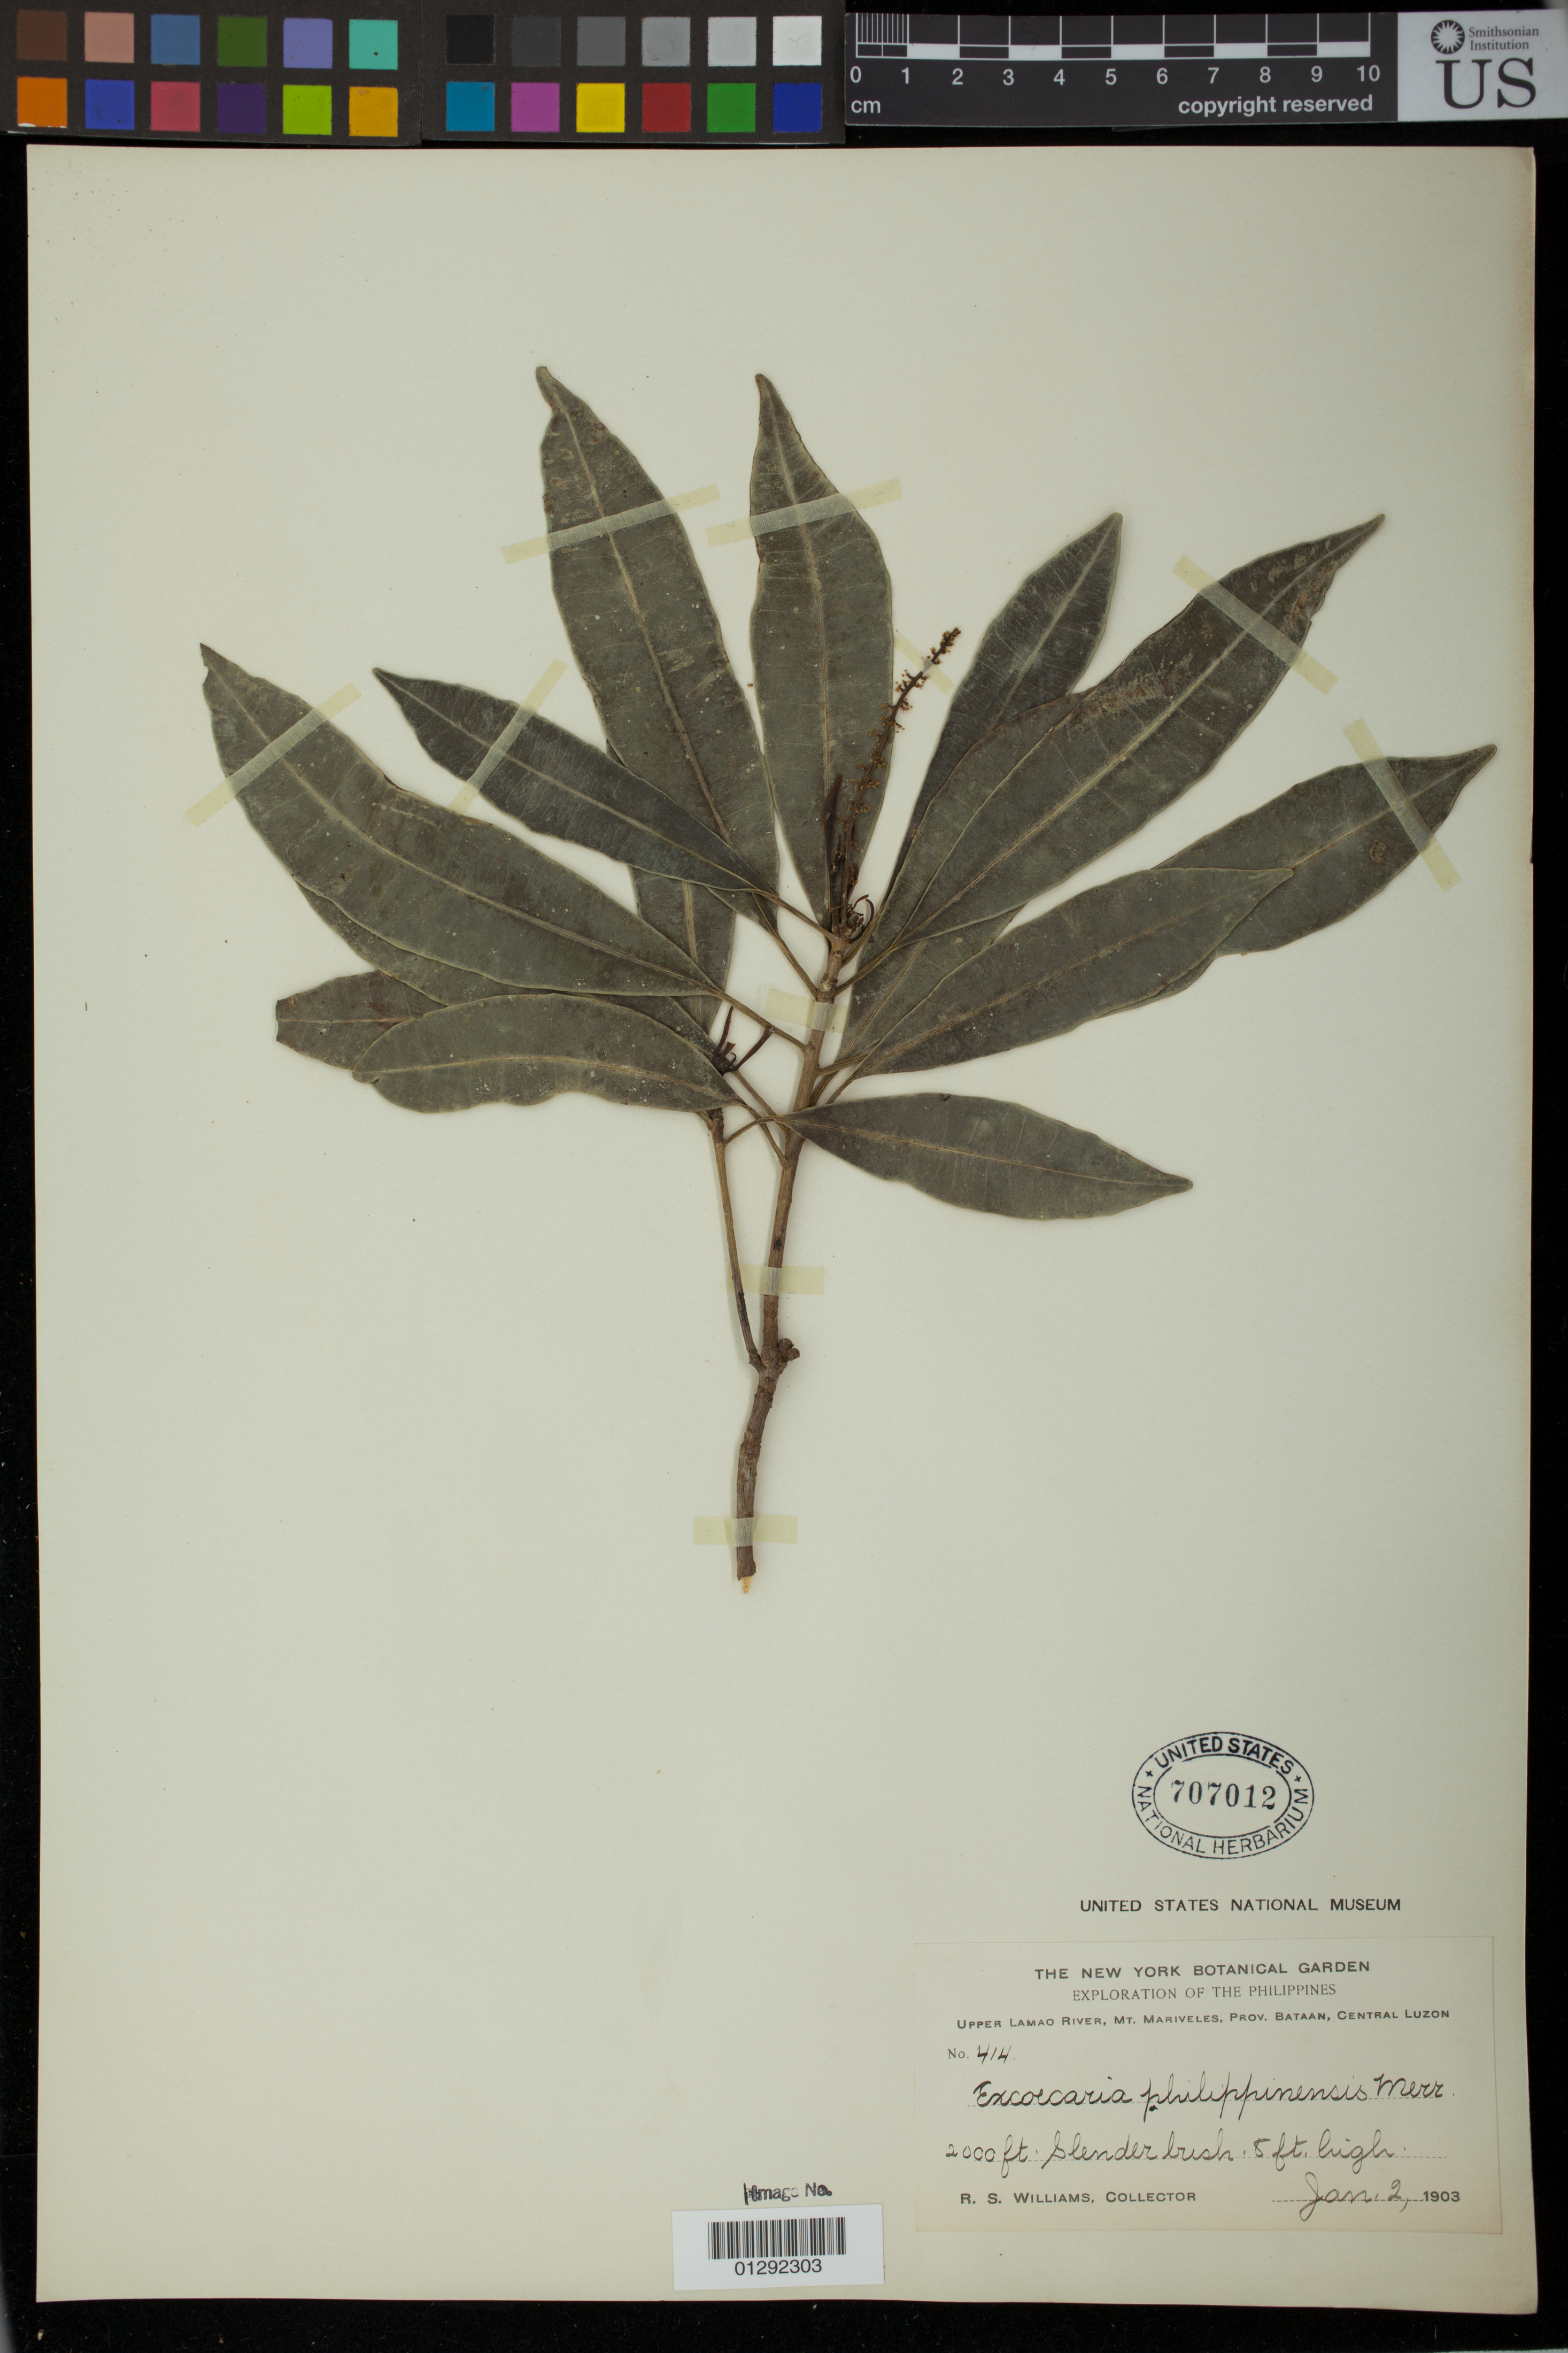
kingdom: Plantae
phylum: Tracheophyta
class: Magnoliopsida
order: Malpighiales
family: Euphorbiaceae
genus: Excoecaria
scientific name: Excoecaria philippinensis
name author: Merr.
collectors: R. S. Williams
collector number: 414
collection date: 1903-01-02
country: Philippines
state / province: Central Luzon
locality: Upper Lamao River, Mt. Mariveles, Prov. Bataan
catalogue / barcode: US 707012